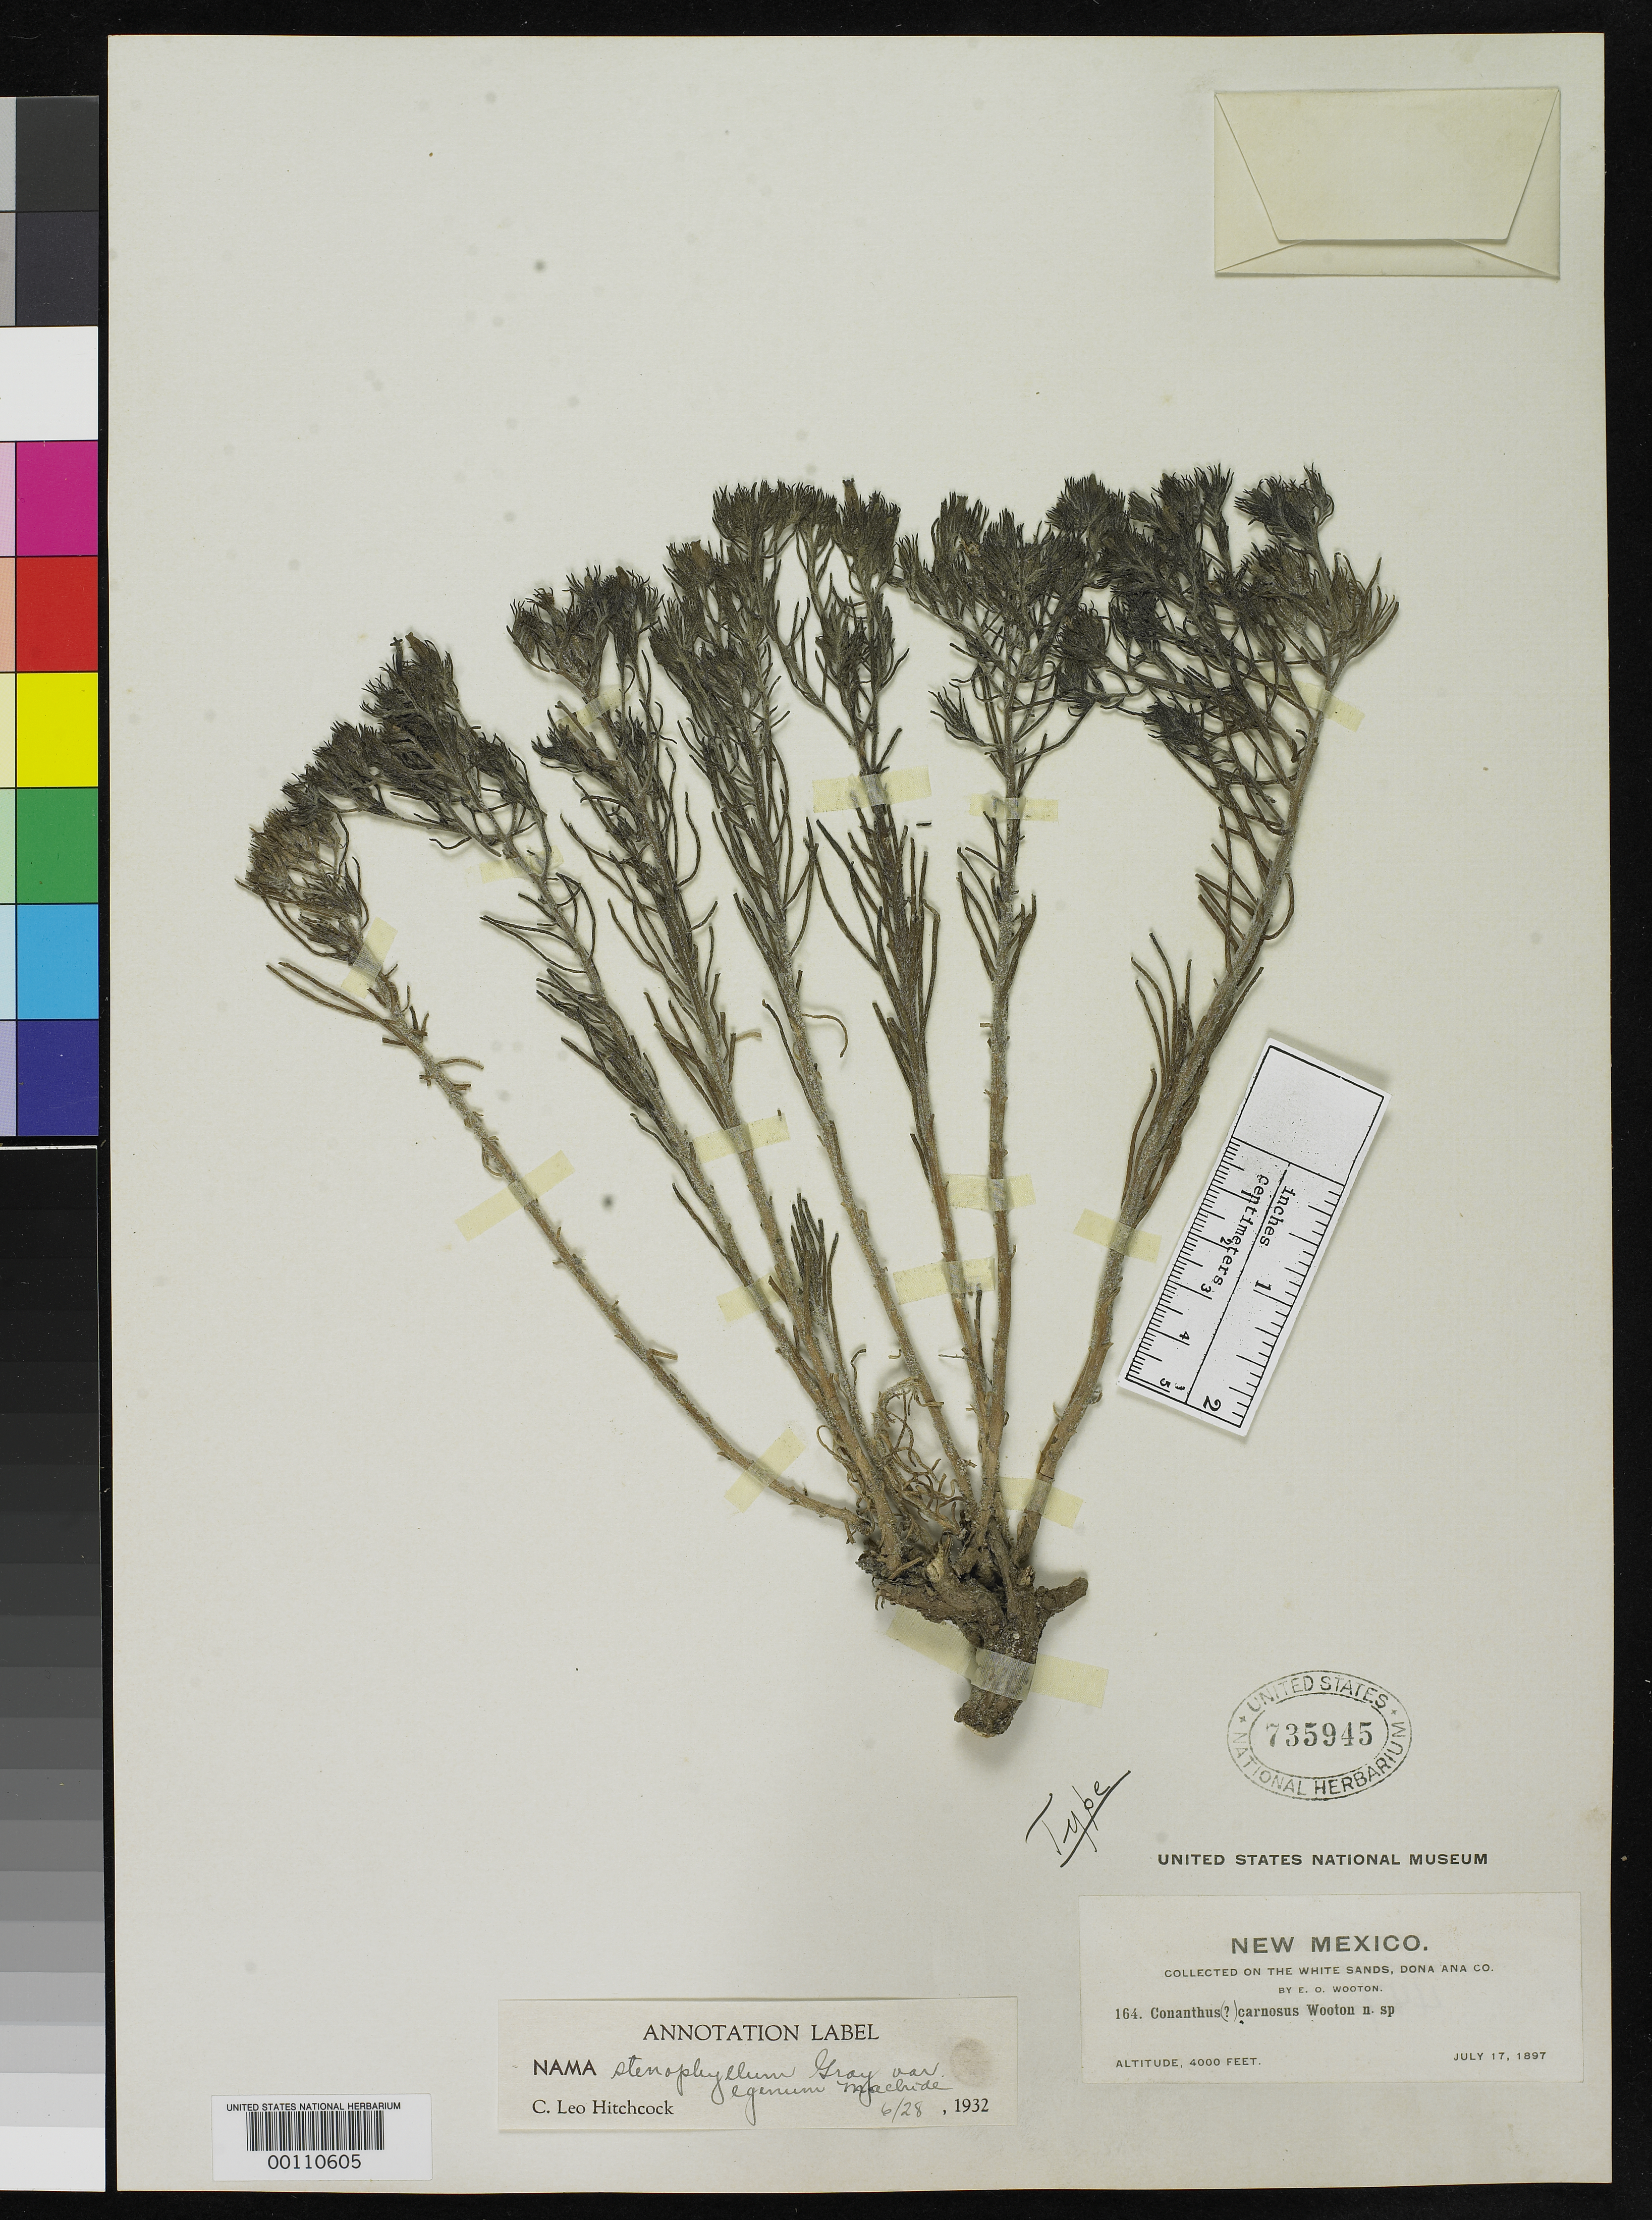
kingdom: Plantae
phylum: Tracheophyta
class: Magnoliopsida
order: Boraginales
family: Namaceae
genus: Conanthus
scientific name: Conanthus carnosus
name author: Wooton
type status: Type Collection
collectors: E. O. Wooton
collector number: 164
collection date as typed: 17 Jul 1897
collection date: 1897-07-17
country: United States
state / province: New Mexico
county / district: Dona Ana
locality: White Sands.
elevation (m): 1219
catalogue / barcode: US 735945